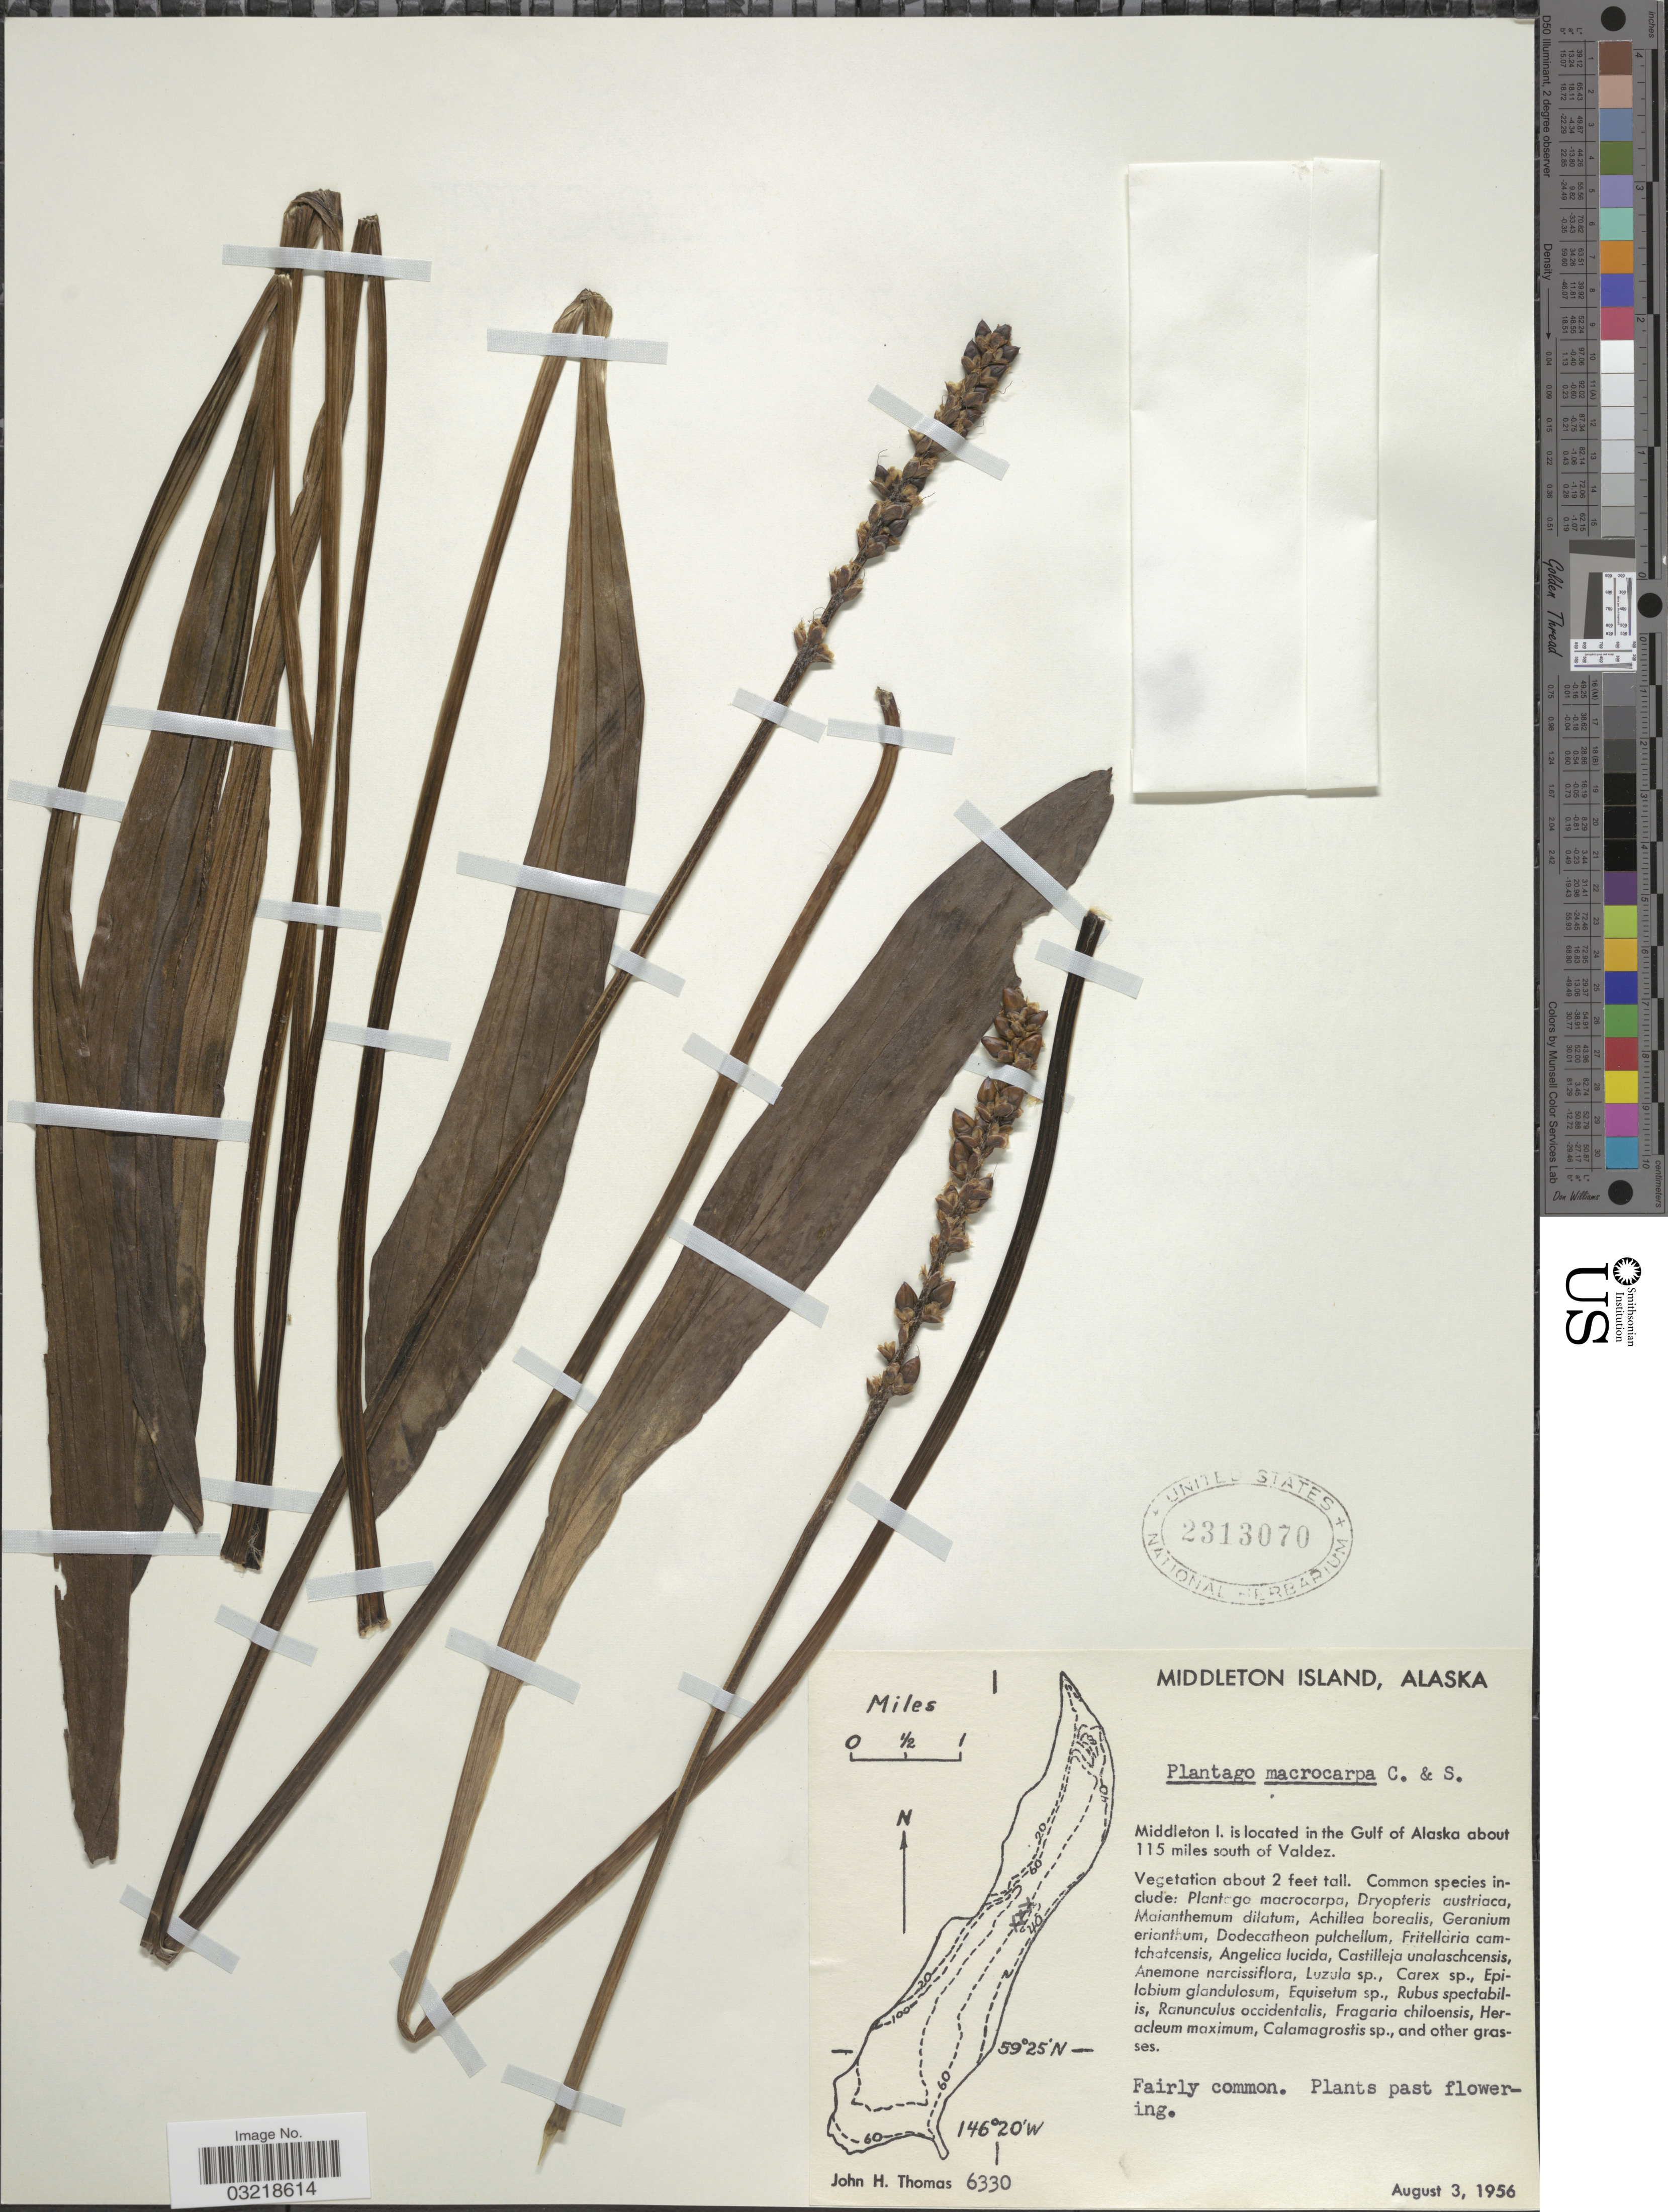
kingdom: Plantae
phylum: Tracheophyta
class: Magnoliopsida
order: Lamiales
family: Plantaginaceae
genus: Plantago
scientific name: Plantago macrocarpa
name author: Cham. & Schltdl.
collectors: J. H. Thomas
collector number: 6330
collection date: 1956-08-03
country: United States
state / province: Alaska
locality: Middleton Island. Middleton I. is located in the Gulf of Alaska about 115 miles south of Valdez.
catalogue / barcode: US 2313070